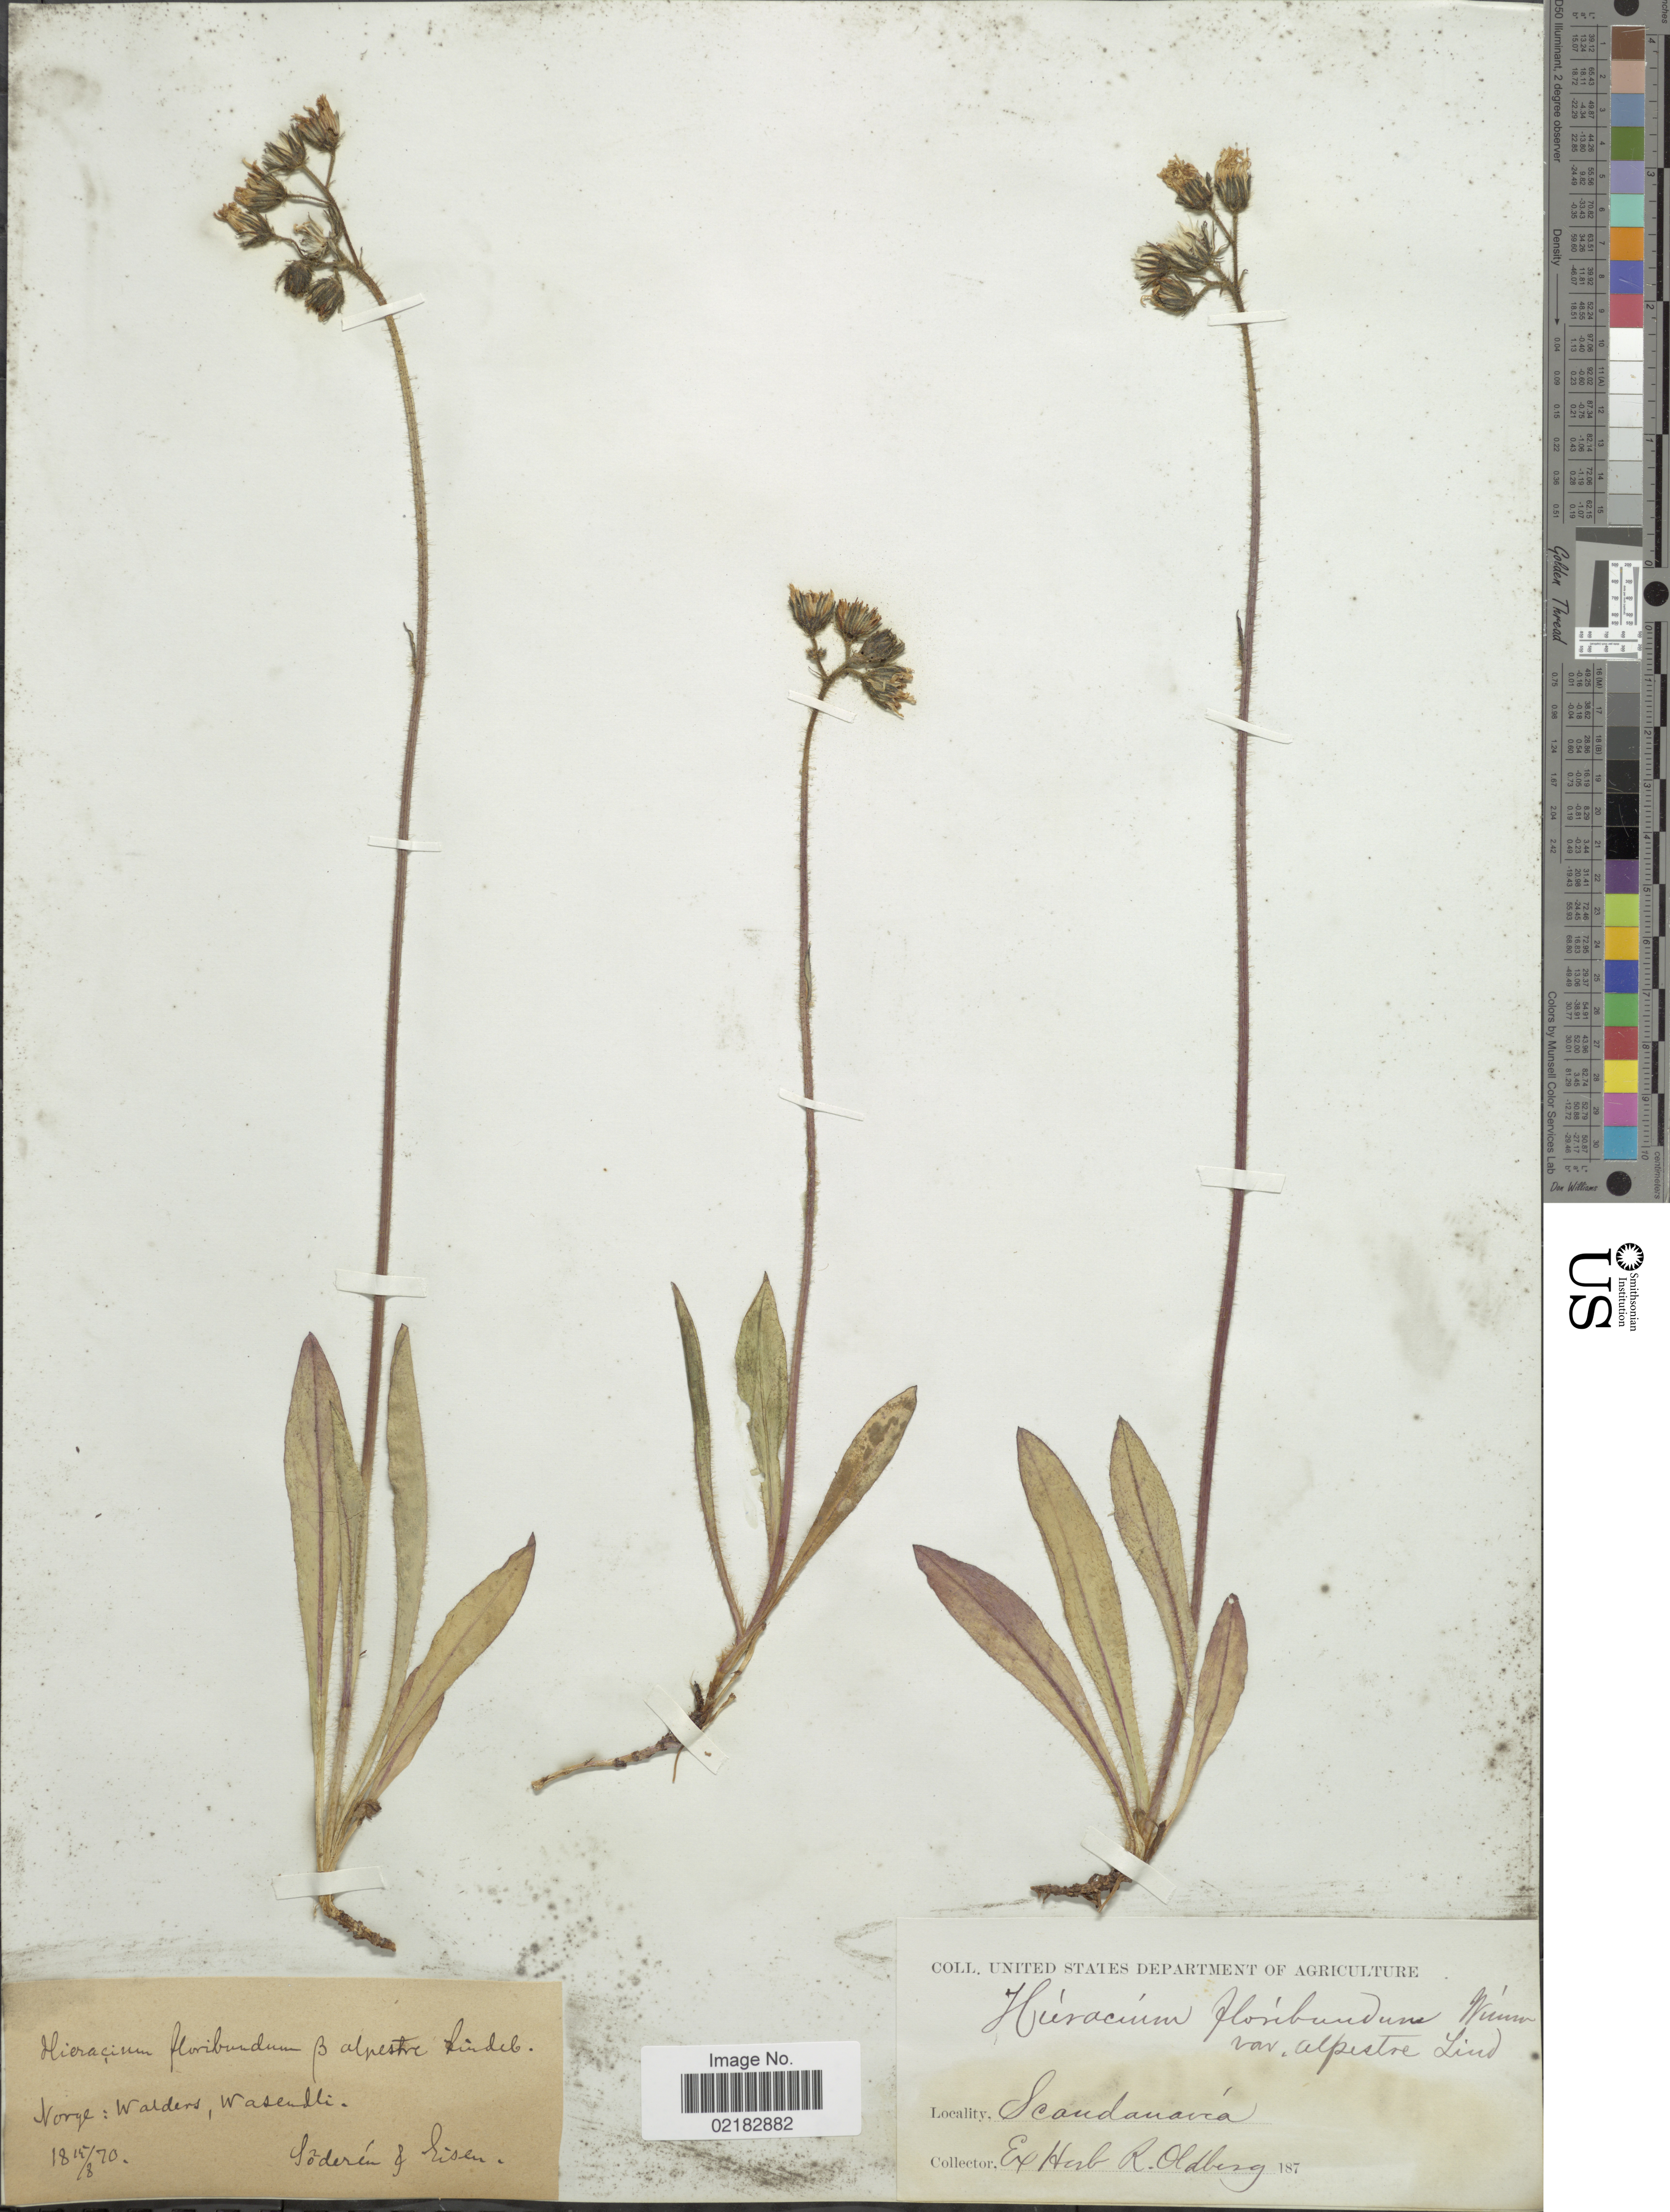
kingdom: Plantae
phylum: Tracheophyta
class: Magnoliopsida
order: Asterales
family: Asteraceae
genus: Pilosella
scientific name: Pilosella floribunda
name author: (Wimm. & Grab.) Fr. a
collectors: Söderén & Eisen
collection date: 1870-08-15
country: Norway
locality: Walders, wasendli